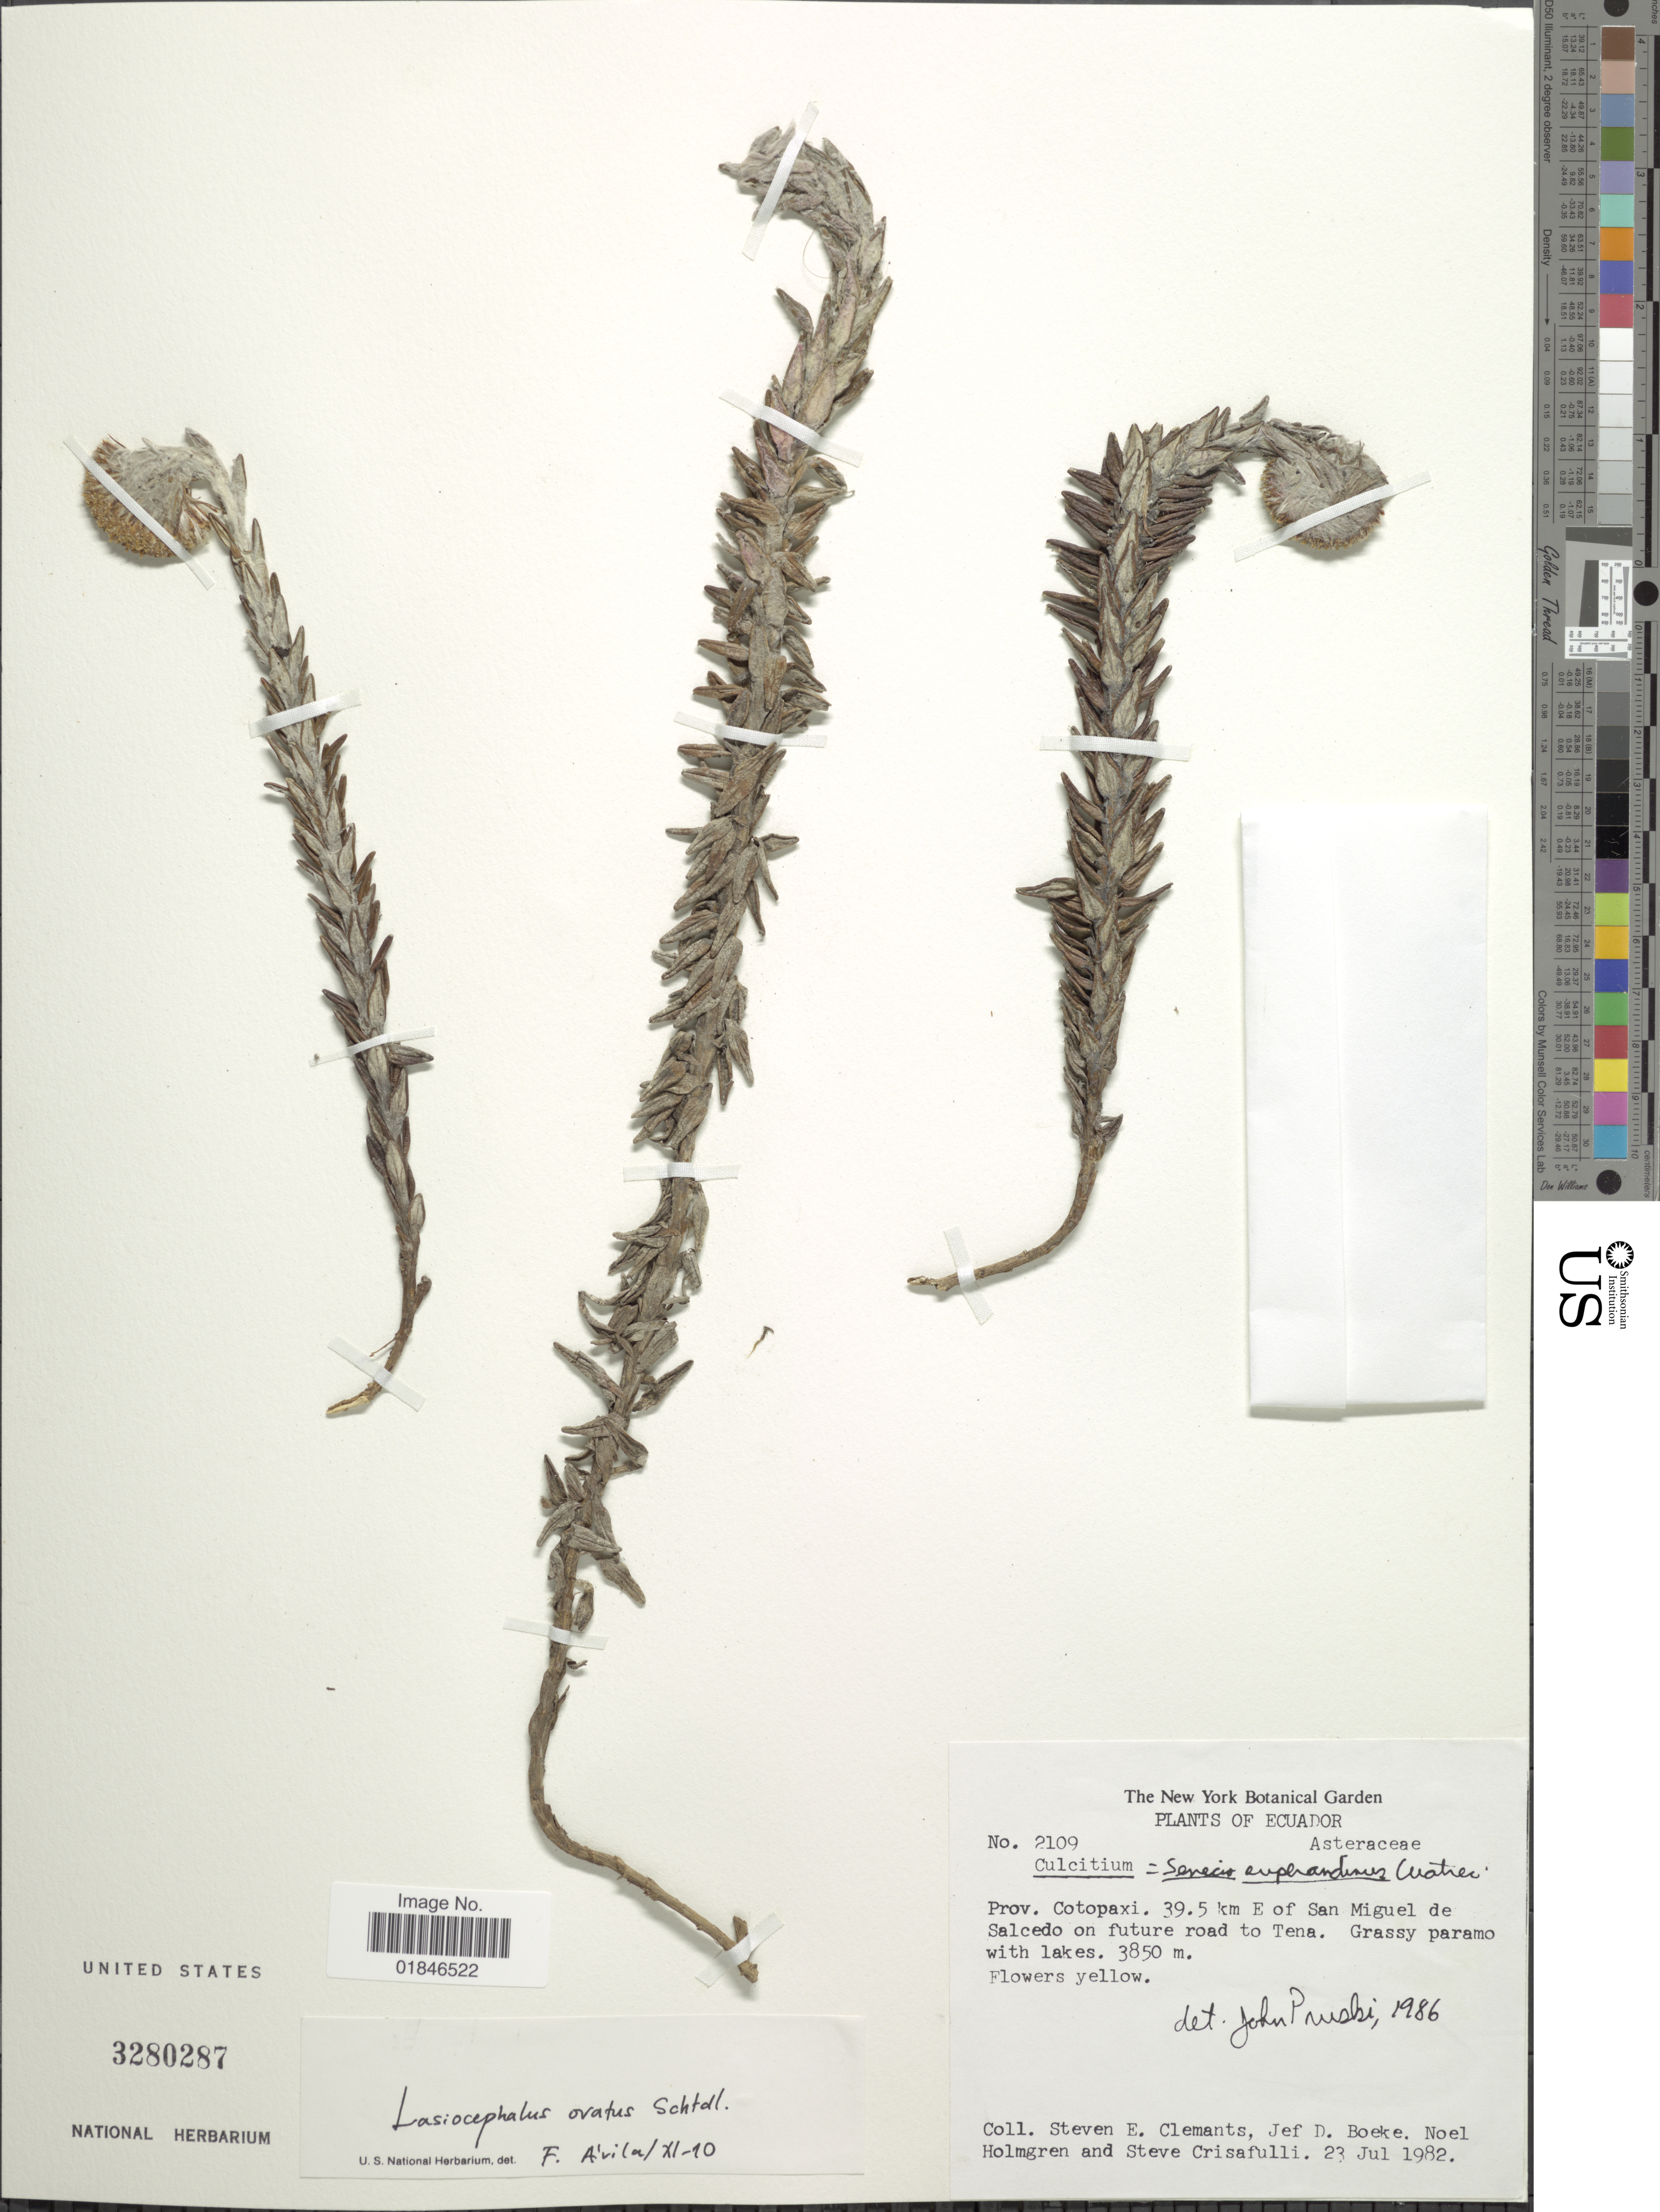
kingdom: Plantae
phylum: Tracheophyta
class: Magnoliopsida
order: Asterales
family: Asteraceae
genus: Senecio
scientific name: Senecio superandinus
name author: Cuatrec.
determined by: Salomon, Luciana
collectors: S. Clemants, J. D. Boeke, N. H. Holmgren & S. Crusafulli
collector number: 2109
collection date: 1982-07-23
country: Ecuador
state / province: Cotopaxi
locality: Prov. Cotopaxi. 39.5 km E of San Miguel de Salcedo on future road to Tena.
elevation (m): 3850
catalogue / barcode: US 3280287